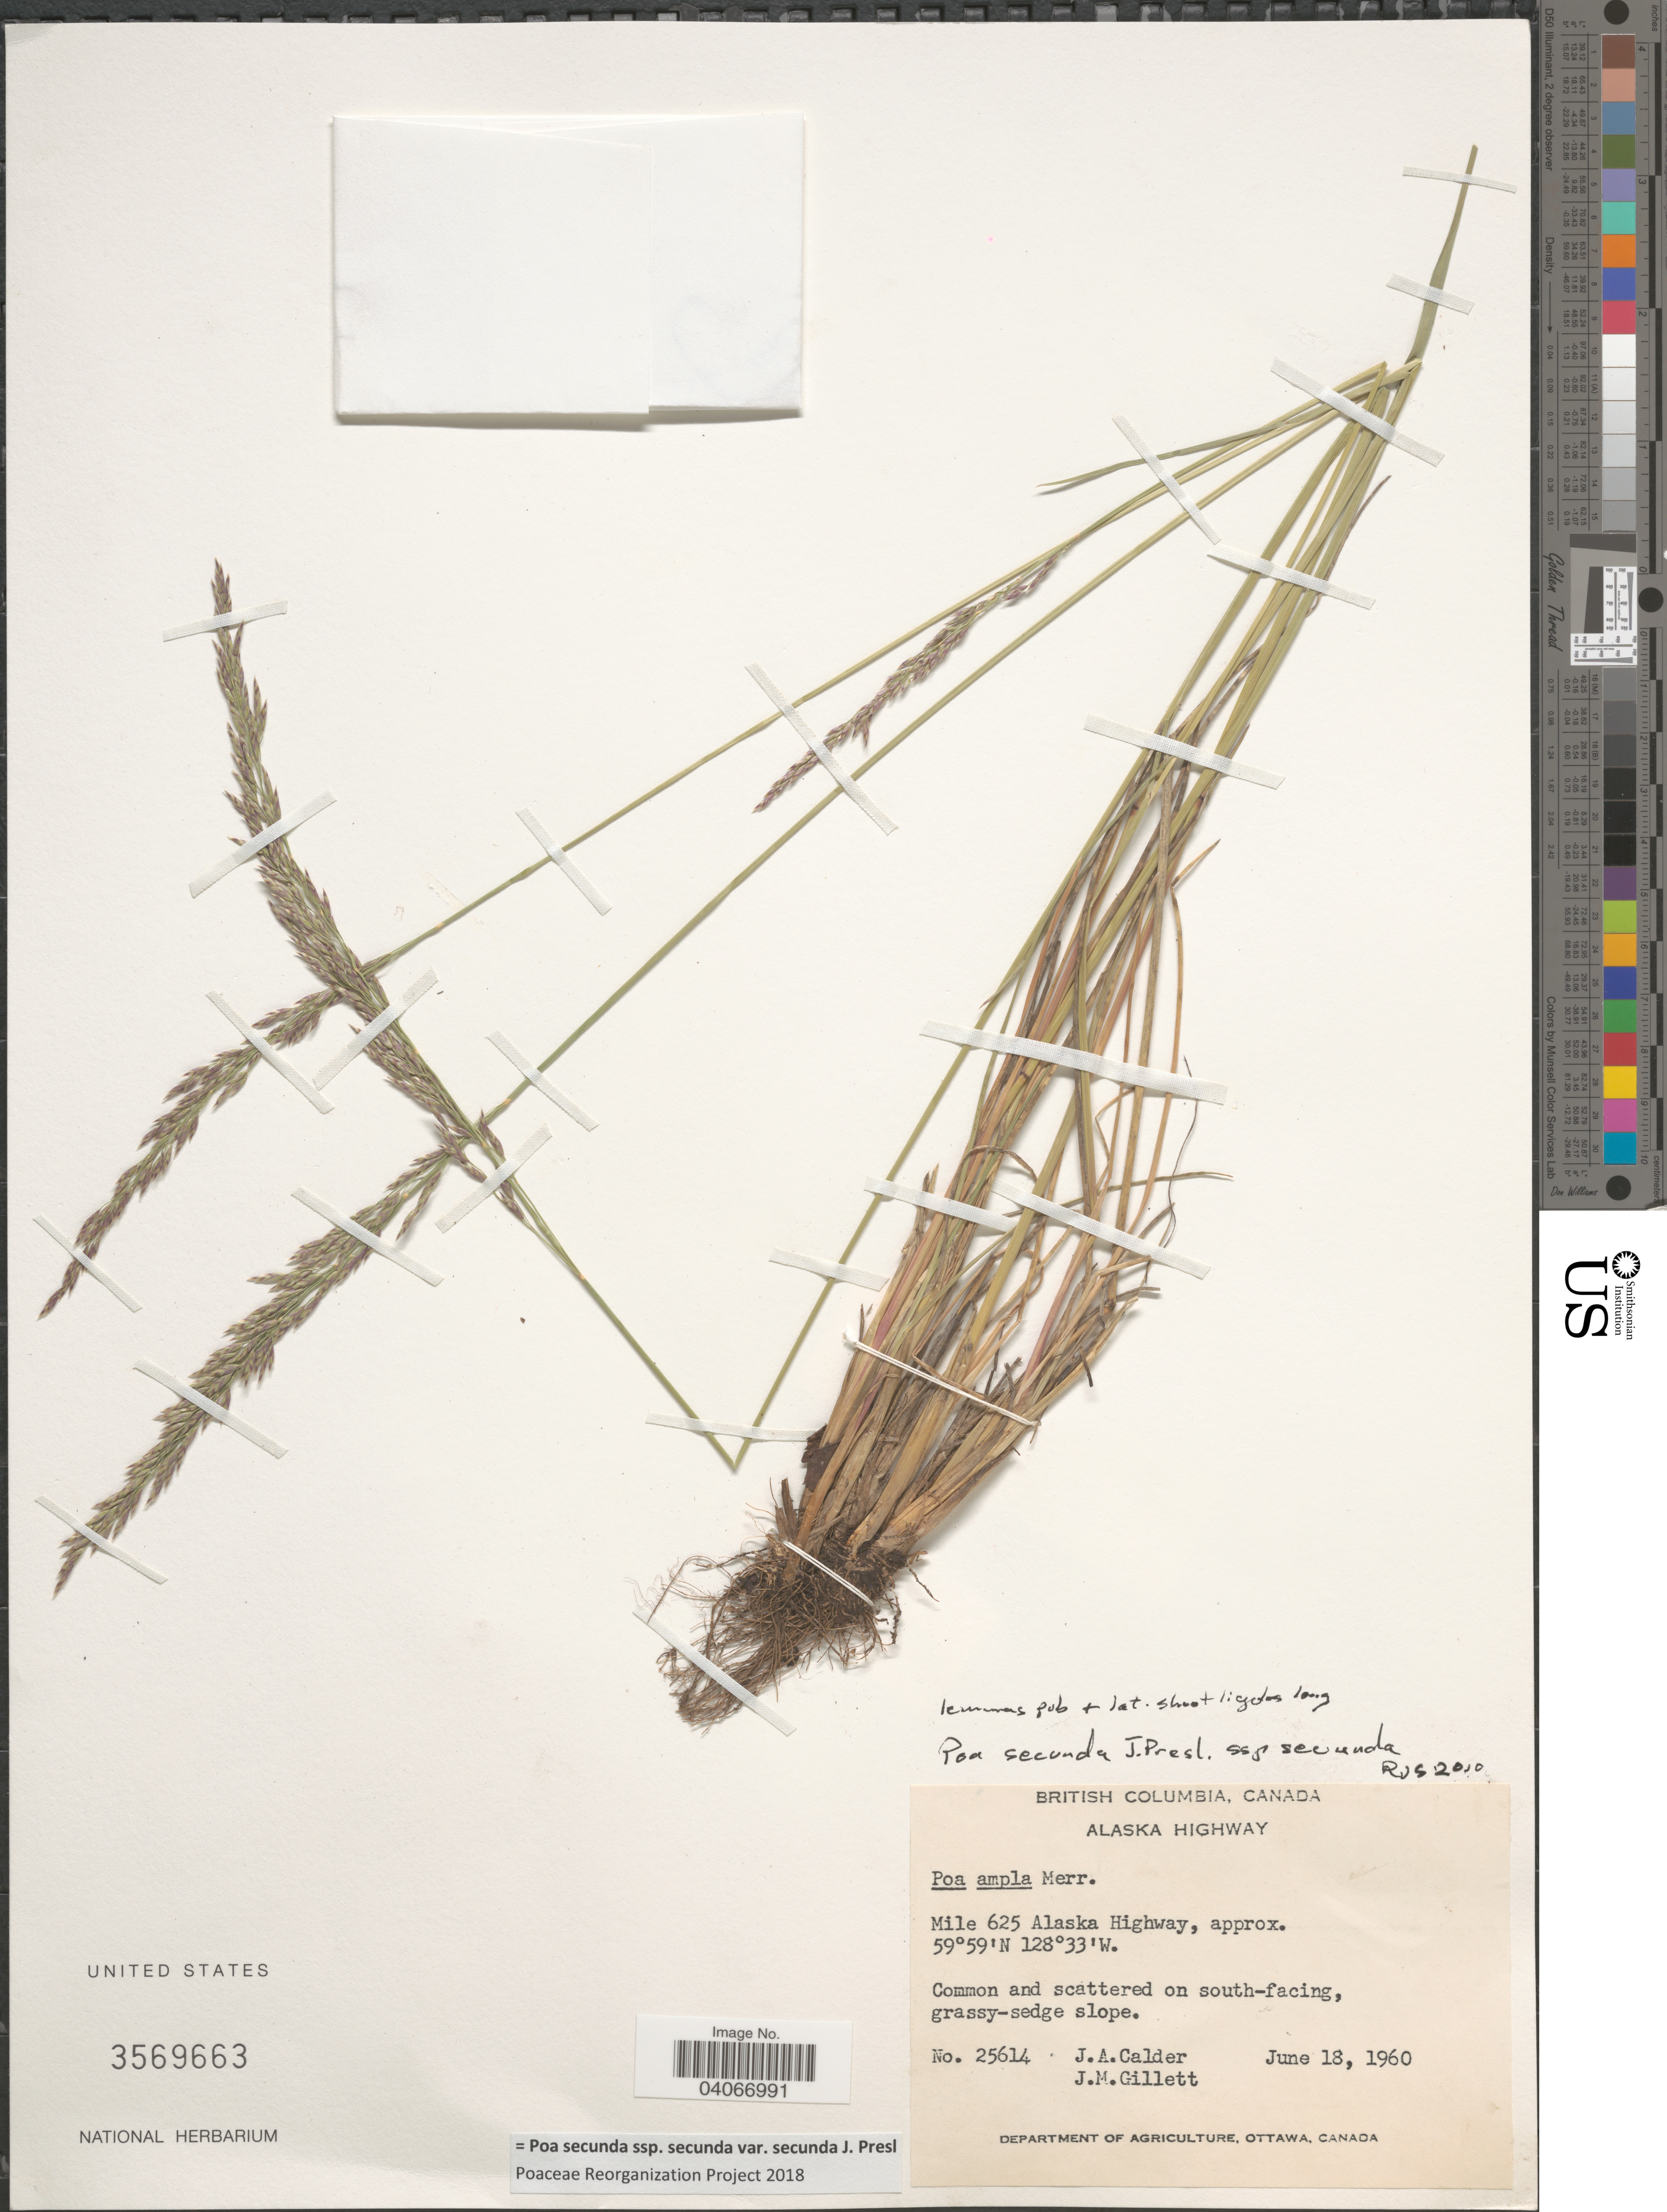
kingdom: Plantae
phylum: Tracheophyta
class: Liliopsida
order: Poales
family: Poaceae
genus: Poa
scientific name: Poa secunda subsp. secunda var. secunda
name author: J. Presl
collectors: J. A. Calder & J. M. Gillett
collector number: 25614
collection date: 1960-06-18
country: Canada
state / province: British Columbia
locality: Alaska Highway. Mile 625 Alaska Highway.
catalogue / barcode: US 3569663